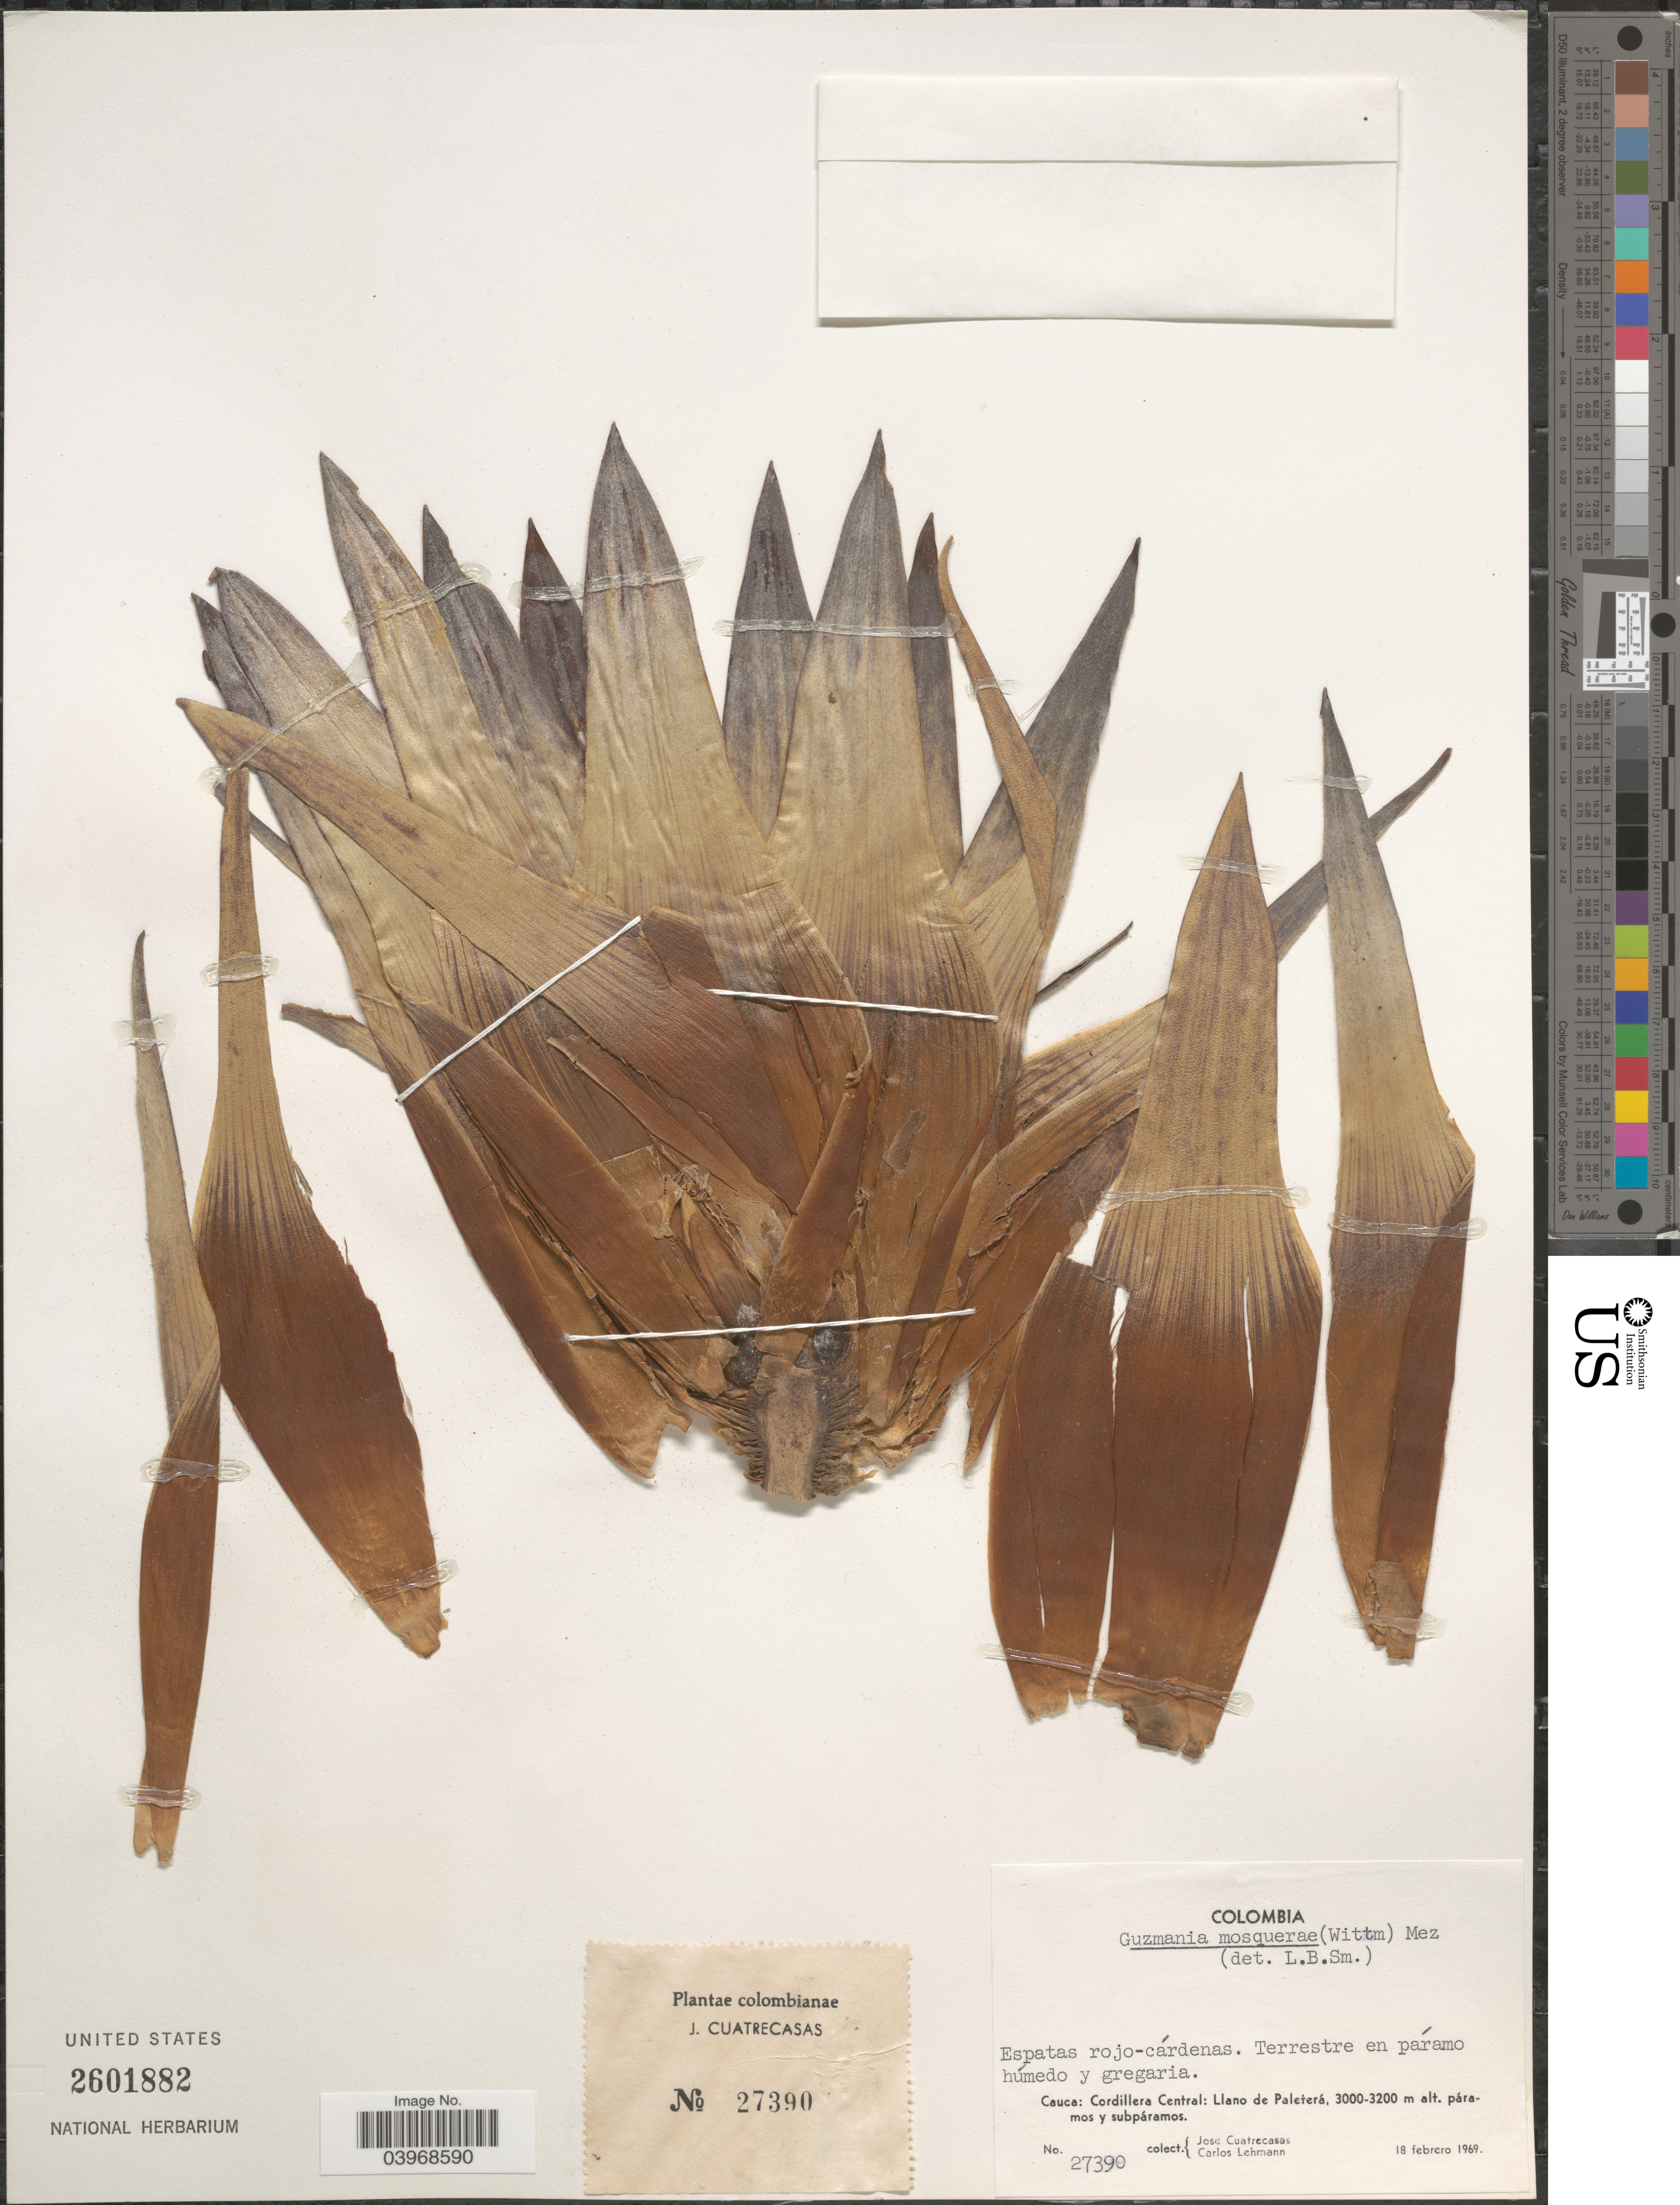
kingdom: Plantae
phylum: Tracheophyta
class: Liliopsida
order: Poales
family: Bromeliaceae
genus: Guzmania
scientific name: Guzmania mosquerae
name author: (Wittm.) Mez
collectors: J. Cuatrecasas & C. Lehmann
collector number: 27390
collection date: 1969-02-18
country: Colombia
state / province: Cauca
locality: Cordillera Central: Llano de Paleterá, páramos y subpáramos.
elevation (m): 3000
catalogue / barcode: US 2601882